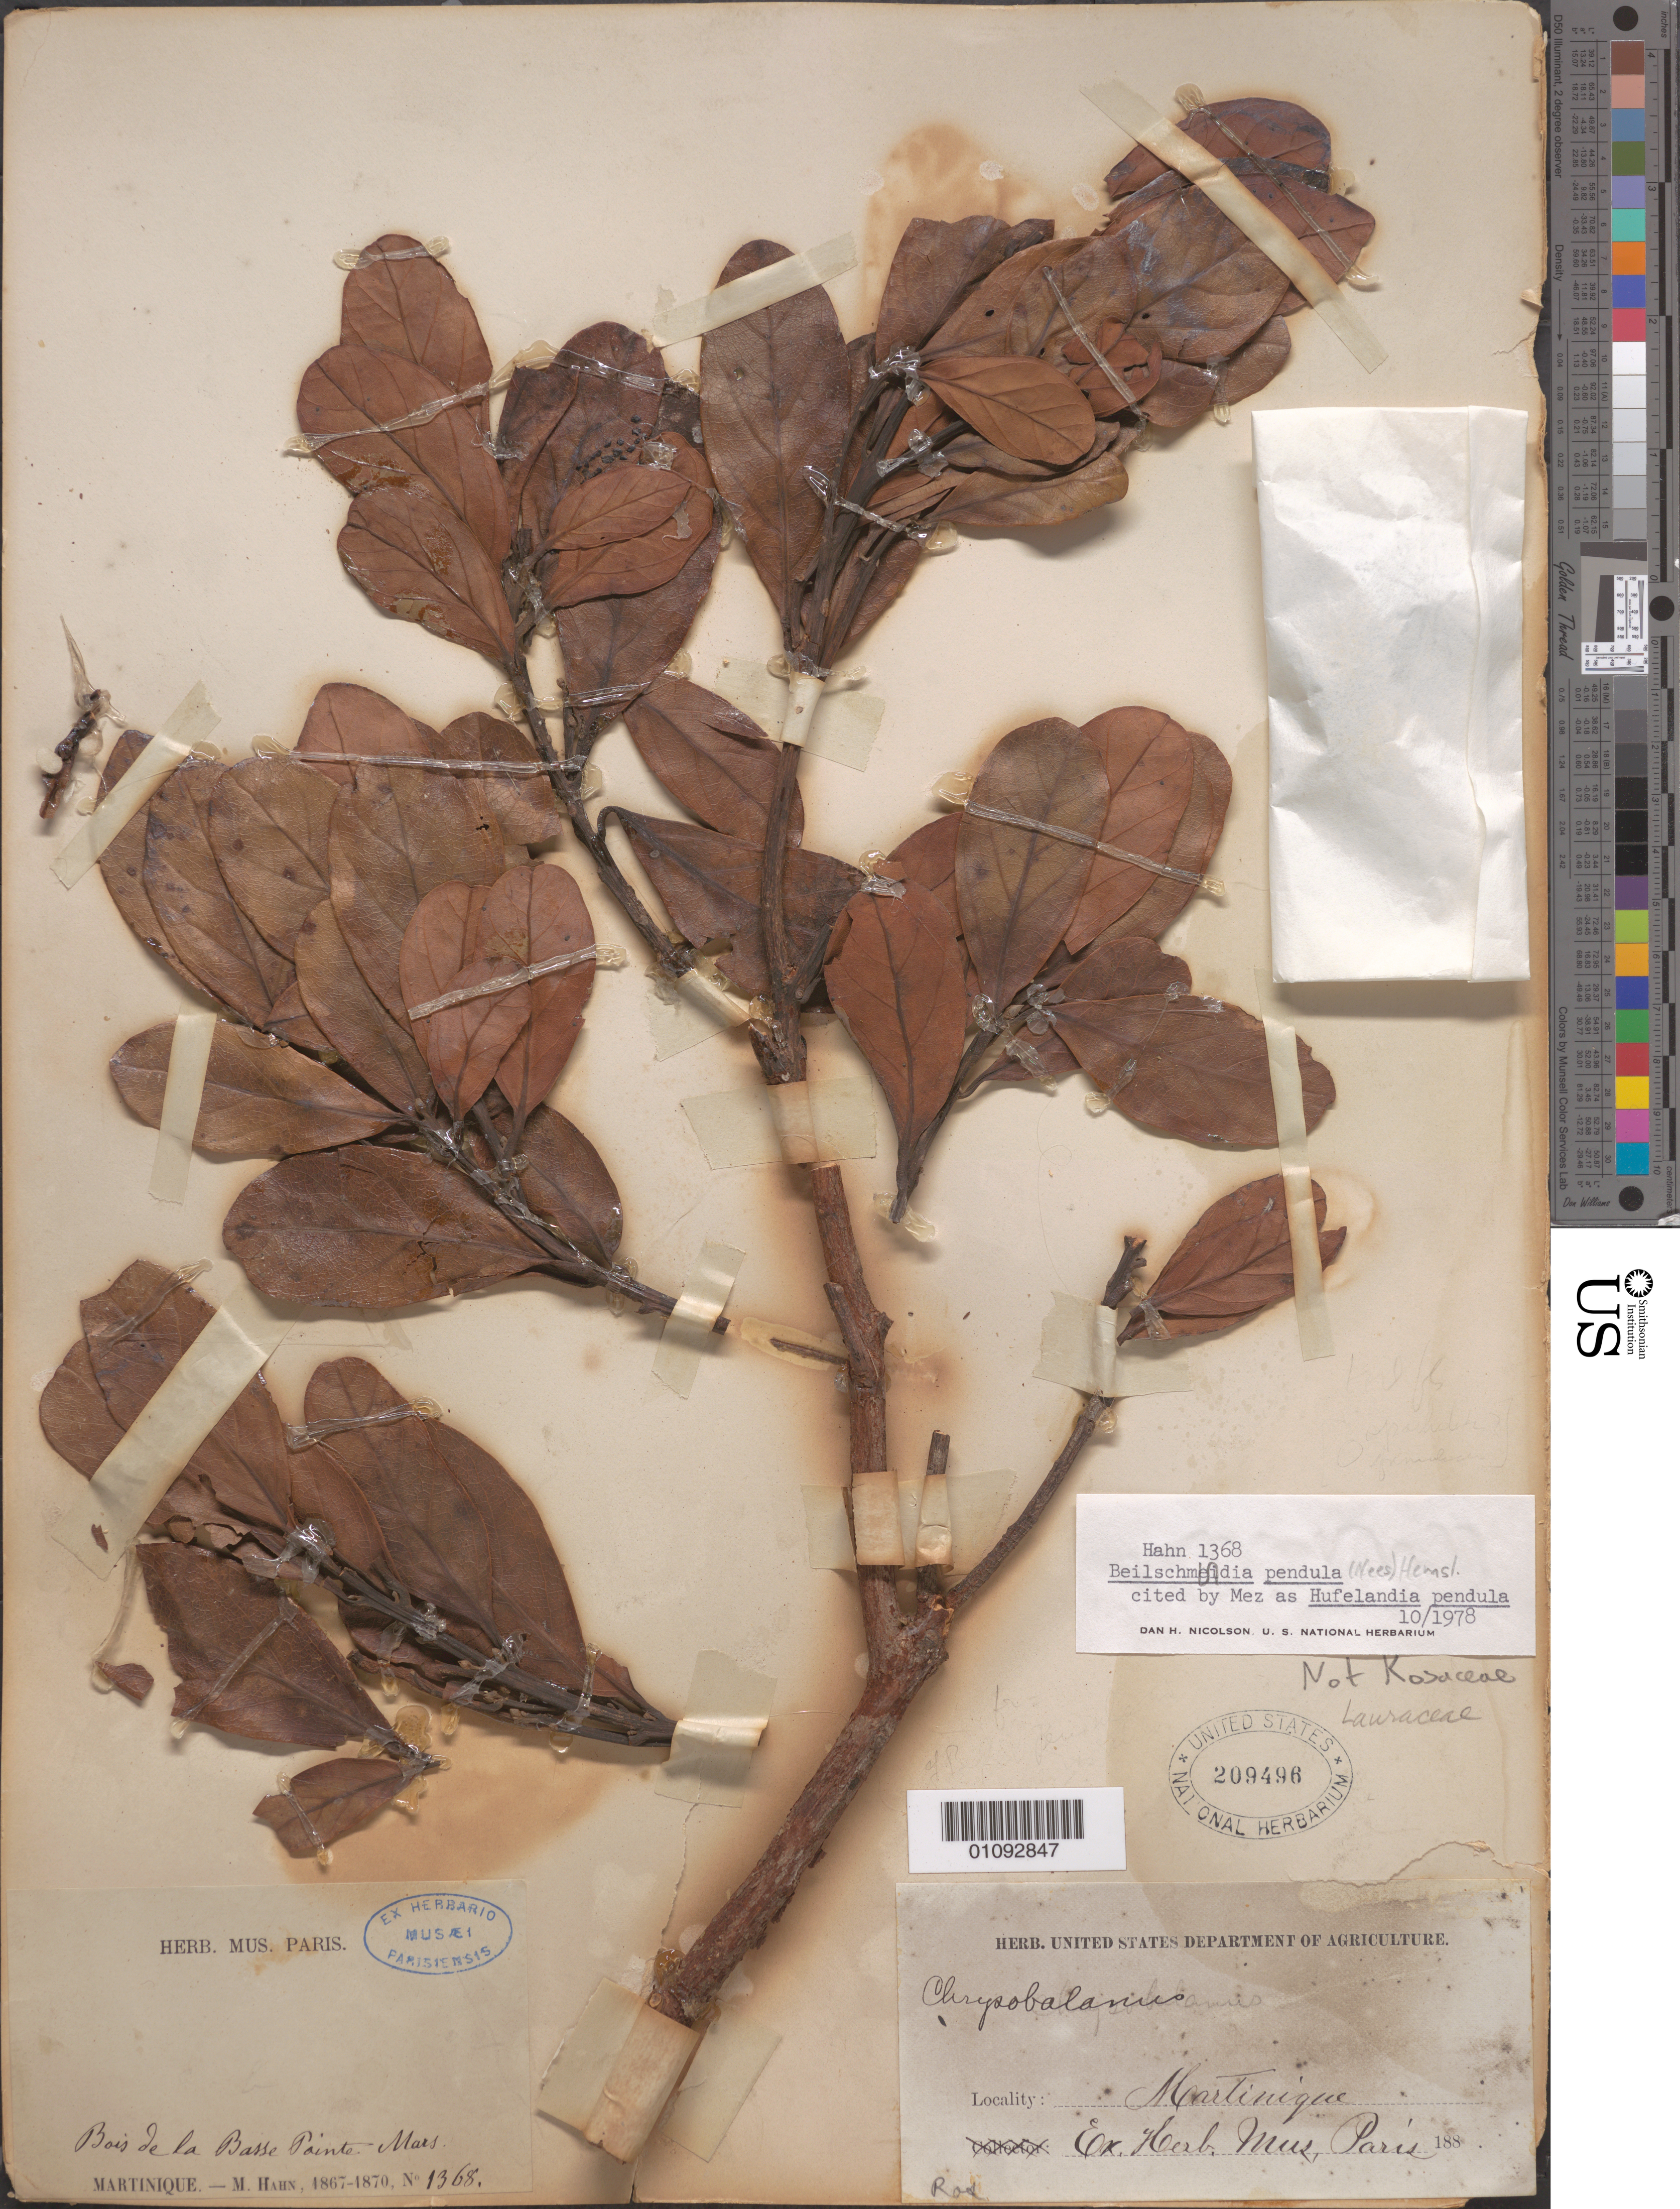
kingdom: Plantae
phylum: Tracheophyta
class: Magnoliopsida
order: Laurales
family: Lauraceae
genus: Beilschmiedia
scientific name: Beilschmiedia pendula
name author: (Sw.) Hemsl.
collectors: M. Hahn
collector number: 1368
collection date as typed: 1867 to -- --- 1870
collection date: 1867/1870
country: Martinique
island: Martinique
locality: Forest of Basse Pointe.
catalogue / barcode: US 209496